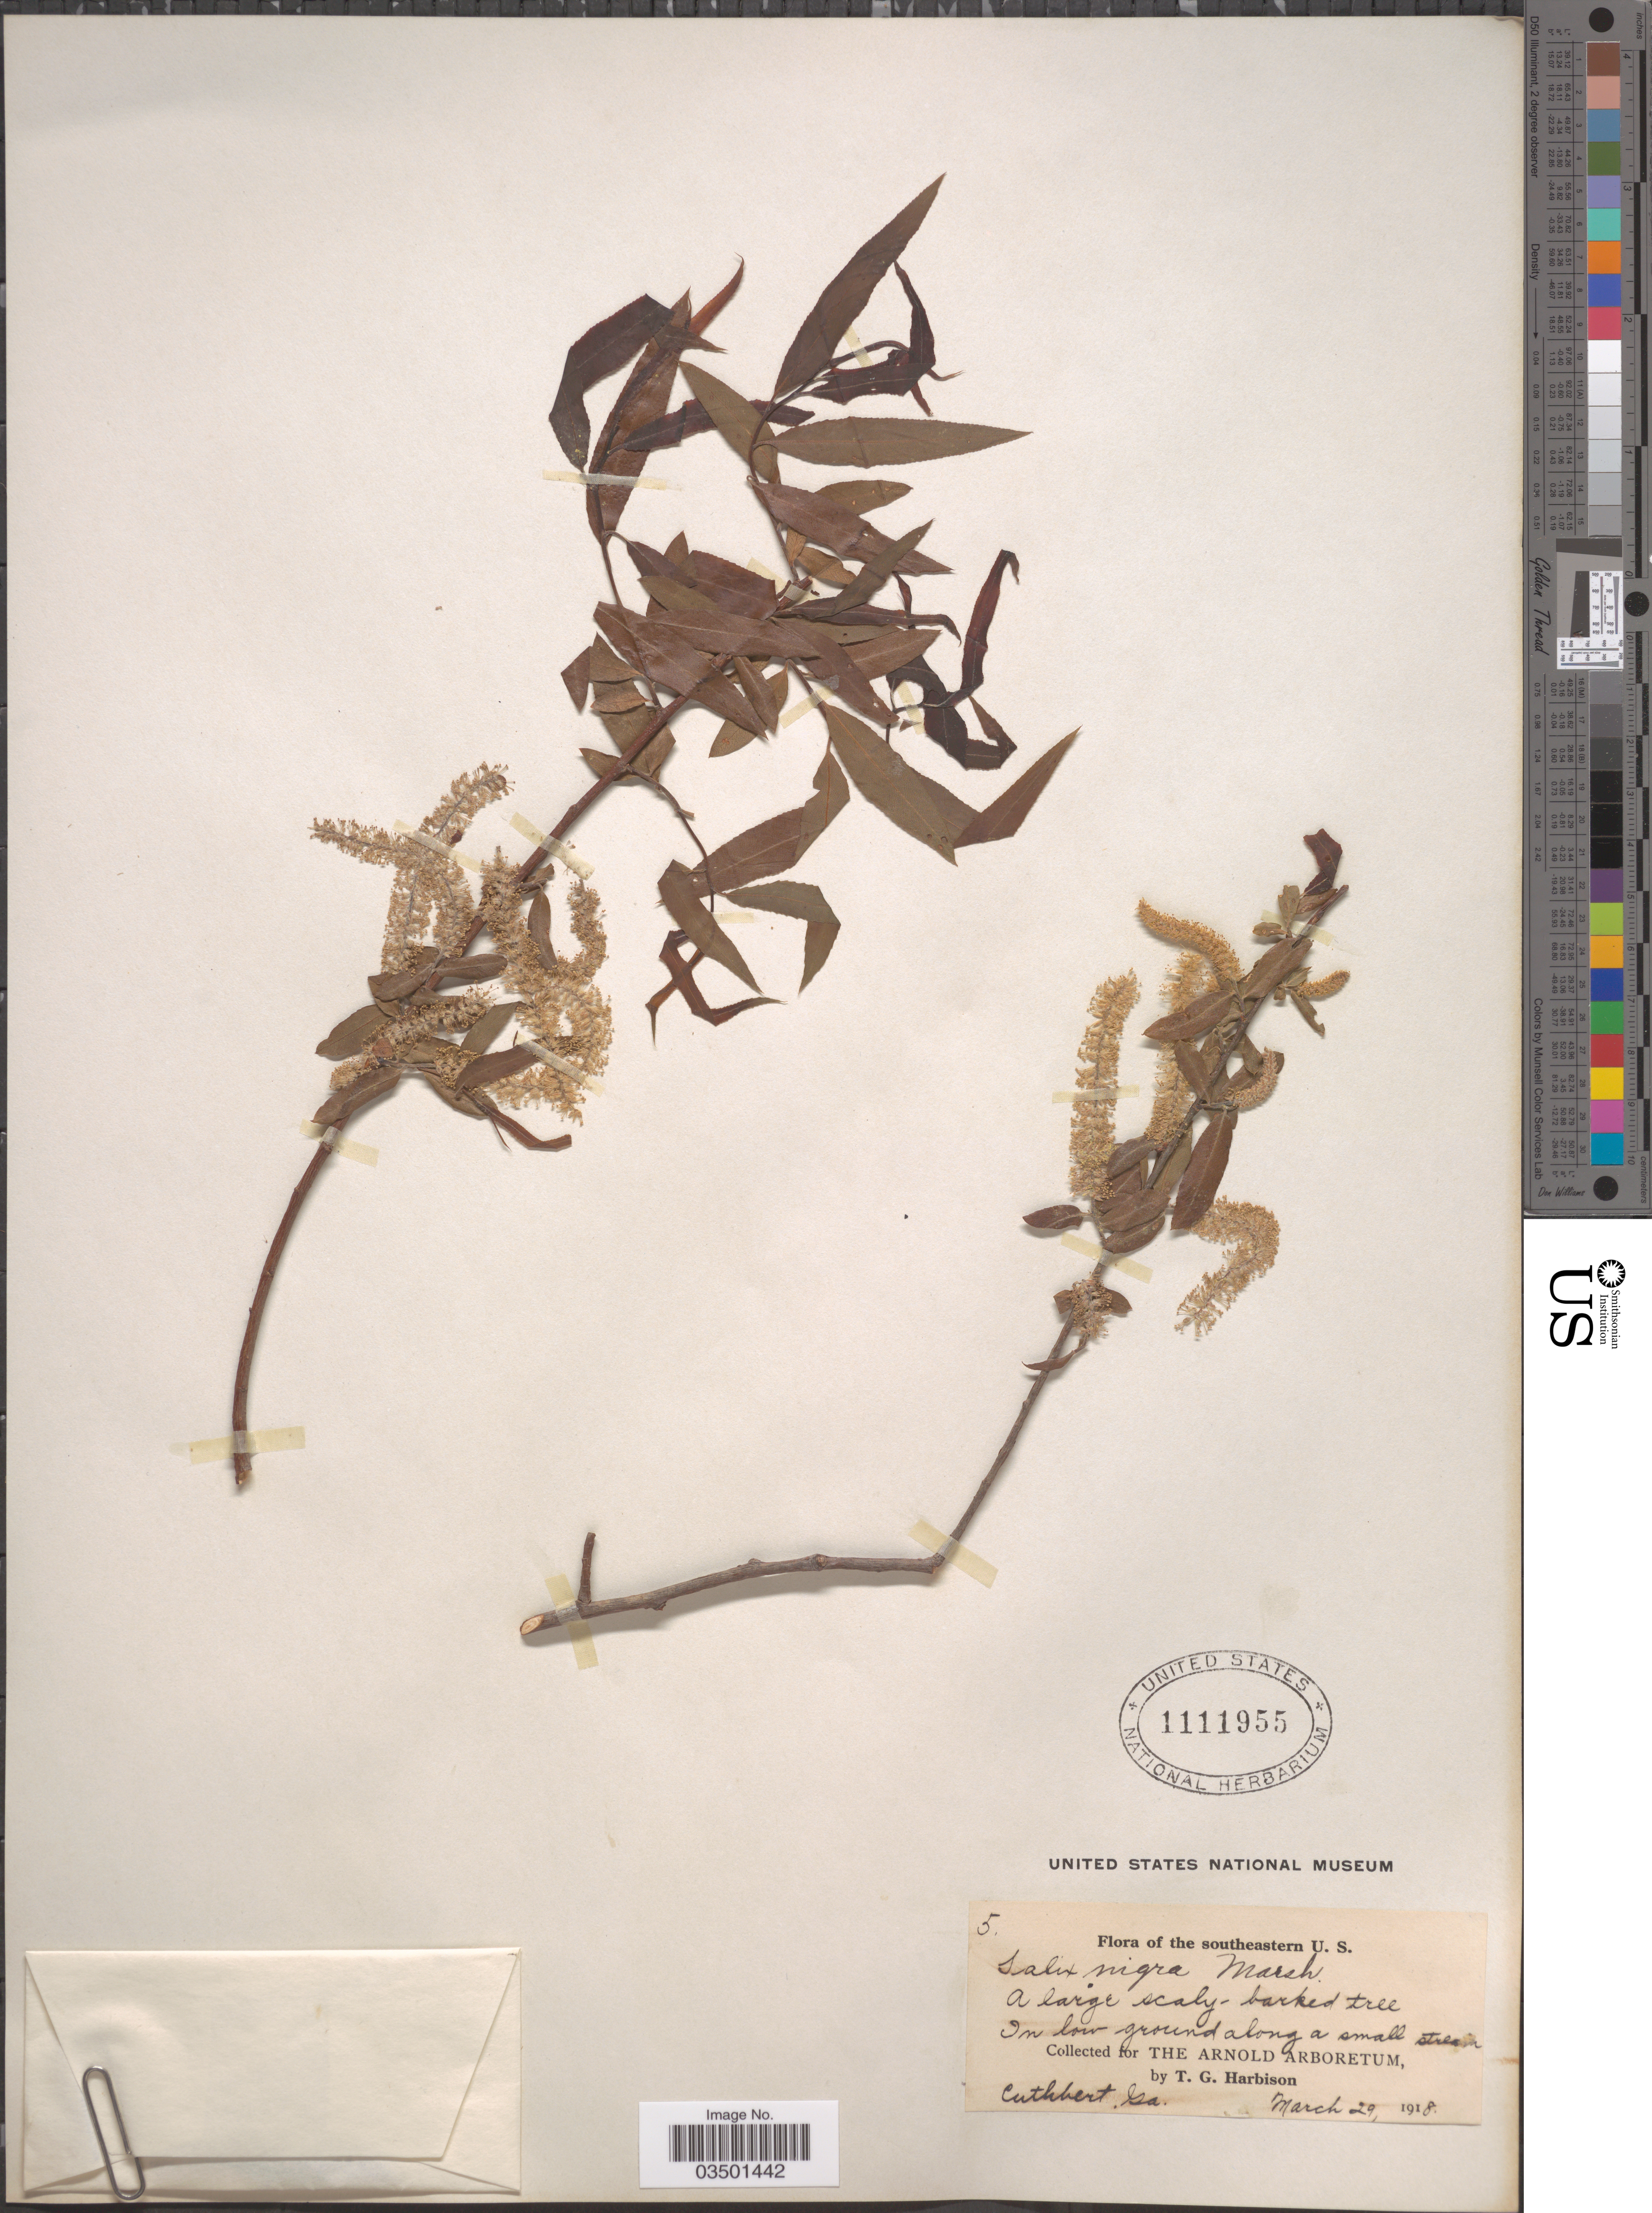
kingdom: Plantae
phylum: Tracheophyta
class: Magnoliopsida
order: Malpighiales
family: Salicaceae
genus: Salix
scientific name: Salix nigra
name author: Marshall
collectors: T. Harbison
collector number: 5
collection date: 1918-03-29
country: United States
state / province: Georgia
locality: The southeastern U.S. Cuthbert.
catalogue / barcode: US 1111955